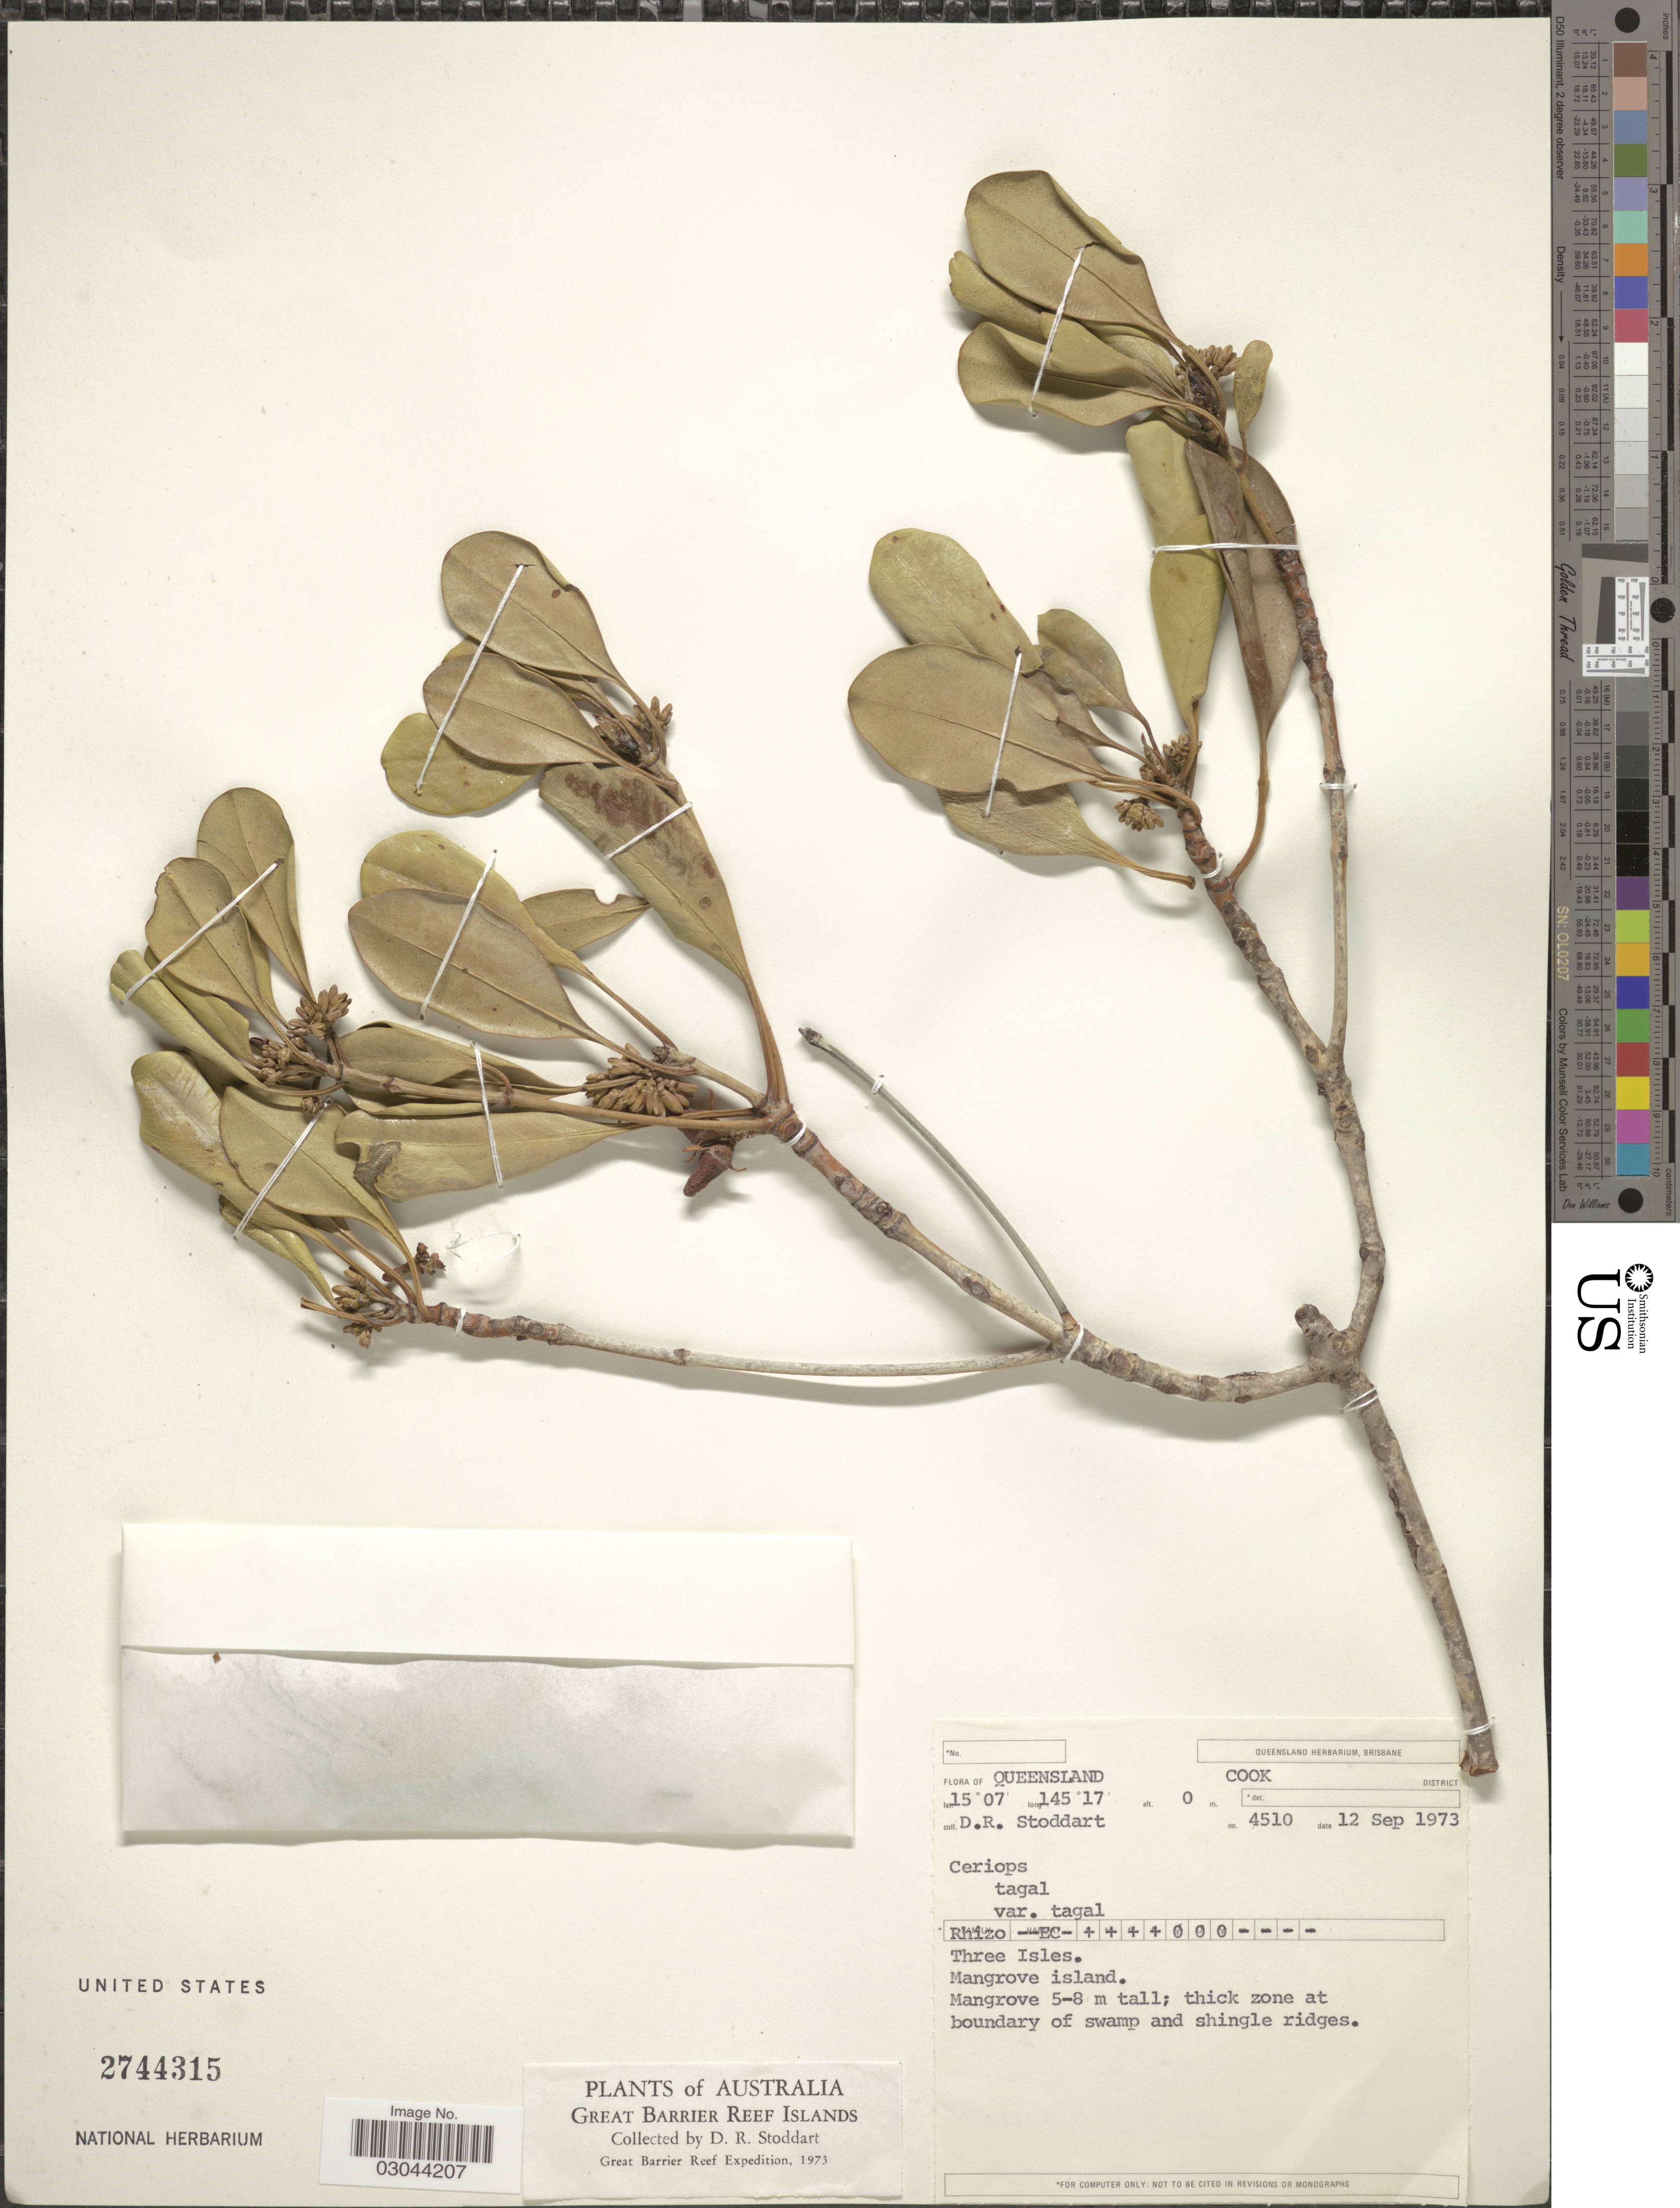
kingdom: Plantae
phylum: Tracheophyta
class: Magnoliopsida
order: Malpighiales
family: Rhizophoraceae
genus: Ceriops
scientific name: Ceriops tagal var. tagal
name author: (Perr.) C.B. Rob.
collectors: D. R. Stoddart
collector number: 4510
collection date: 1973-09-12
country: Australia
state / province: Queensland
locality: Cook District. Three Isles. Mangrove island. Great Barrier Reef Islands.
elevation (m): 0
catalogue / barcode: US 2744315